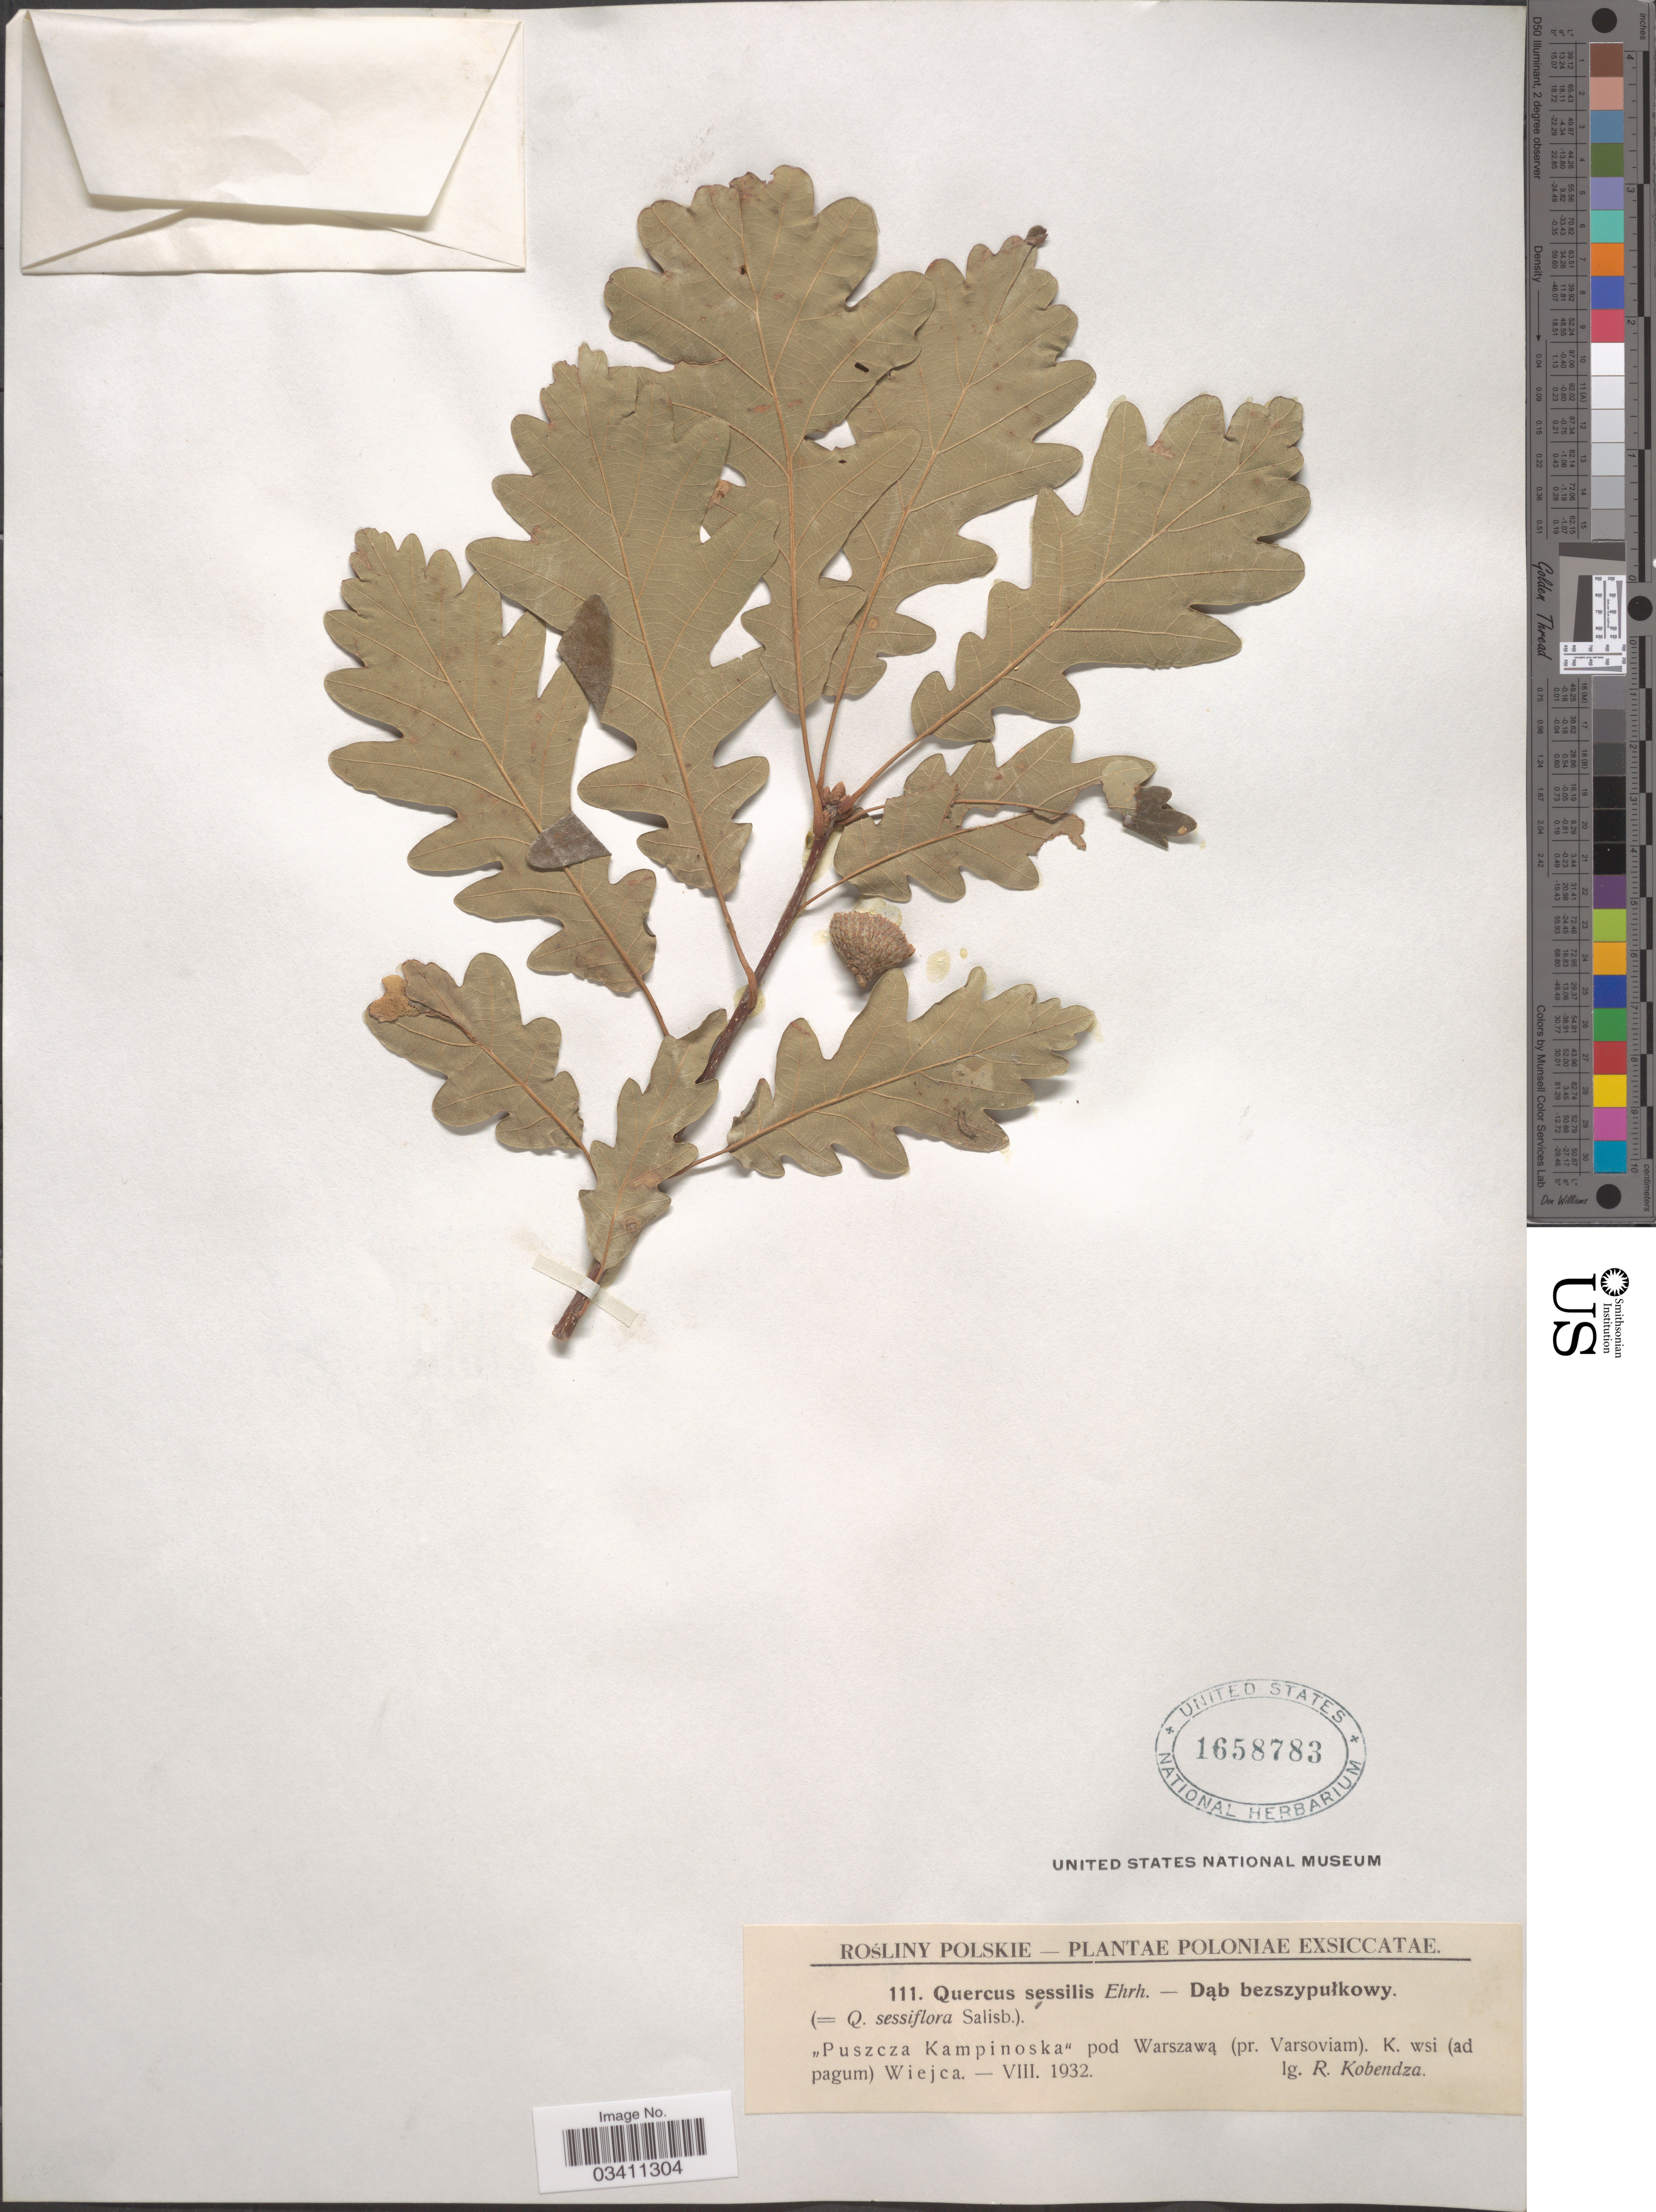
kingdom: Plantae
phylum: Tracheophyta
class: Magnoliopsida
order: Fagales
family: Fagaceae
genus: Quercus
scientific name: Quercus sessilis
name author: Ehrh.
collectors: R. Kobendza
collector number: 111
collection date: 1932-08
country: Poland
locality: Puszcza Kampinoska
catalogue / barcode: US 1658783